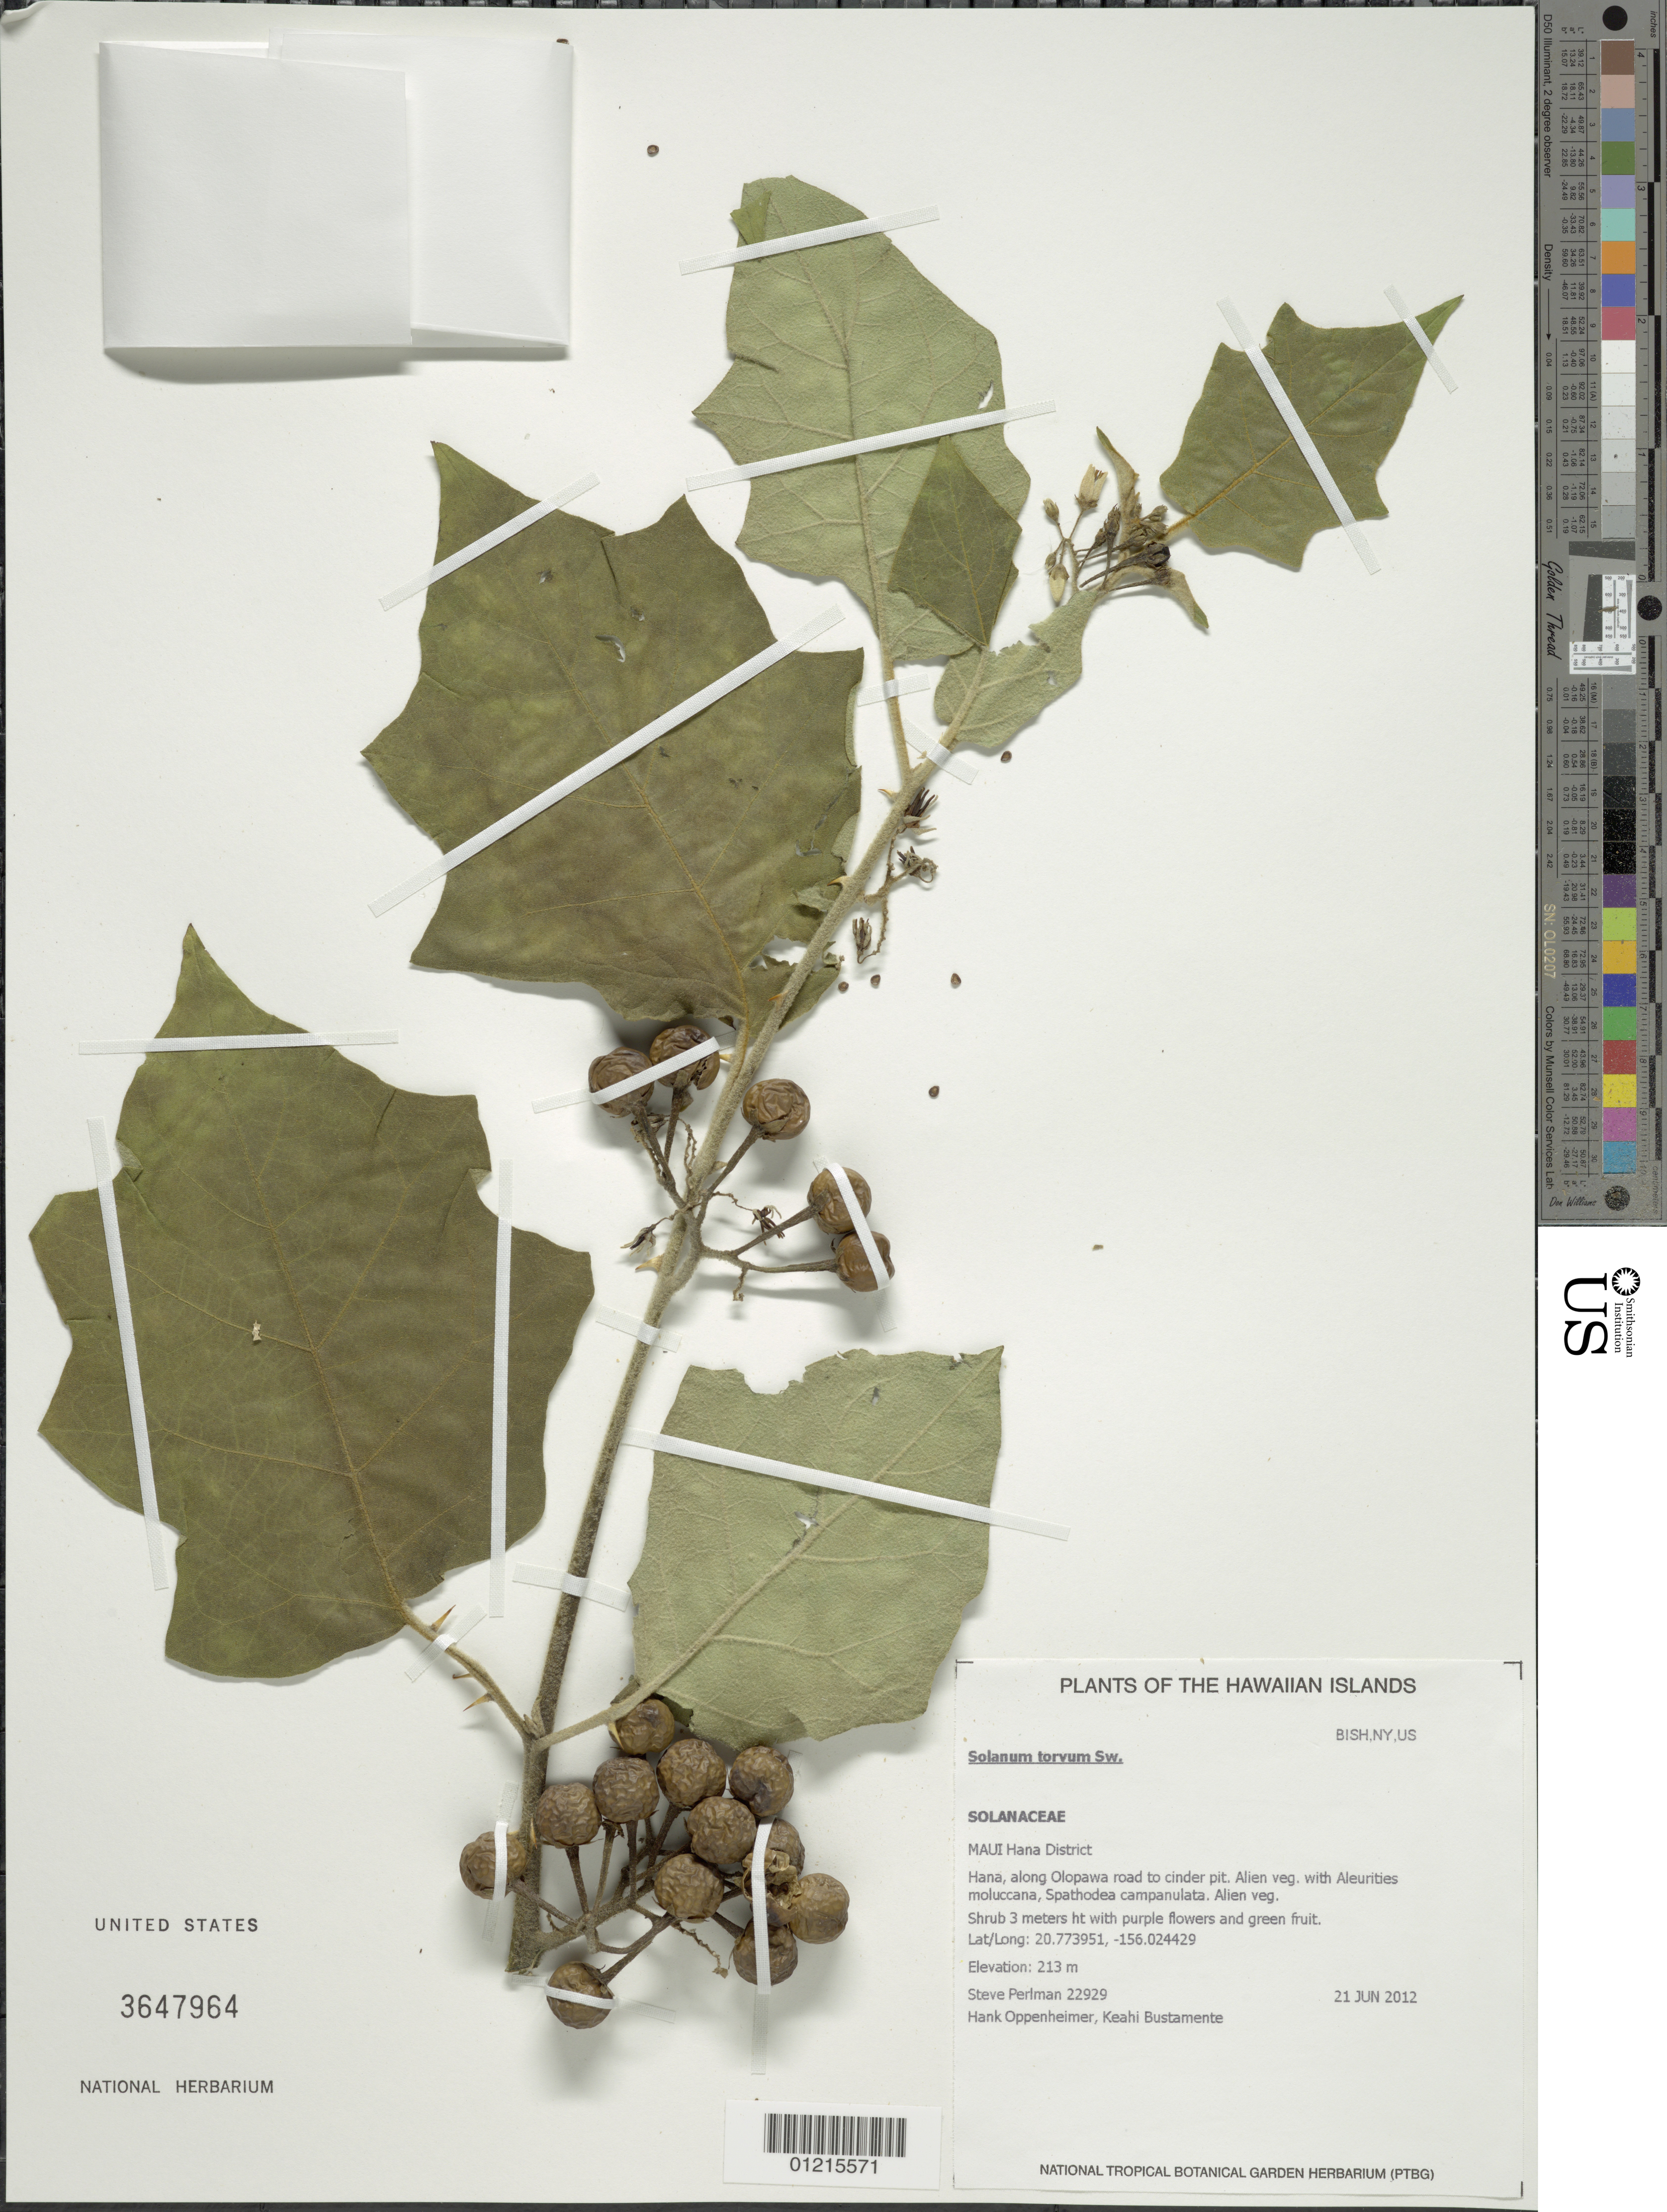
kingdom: Plantae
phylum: Tracheophyta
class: Magnoliopsida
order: Solanales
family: Solanaceae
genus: Solanum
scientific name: Solanum torvum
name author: Sw.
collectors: S. P. Perlman, H. L. Oppenheimer & K. M. Bustamente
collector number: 22929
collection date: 2012-06-21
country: United States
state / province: Hawaii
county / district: Maui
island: Maui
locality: Hamakua District, Hana, along Olopawa road to cinder pit.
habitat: Alien vegetation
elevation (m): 213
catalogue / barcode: US 3647964